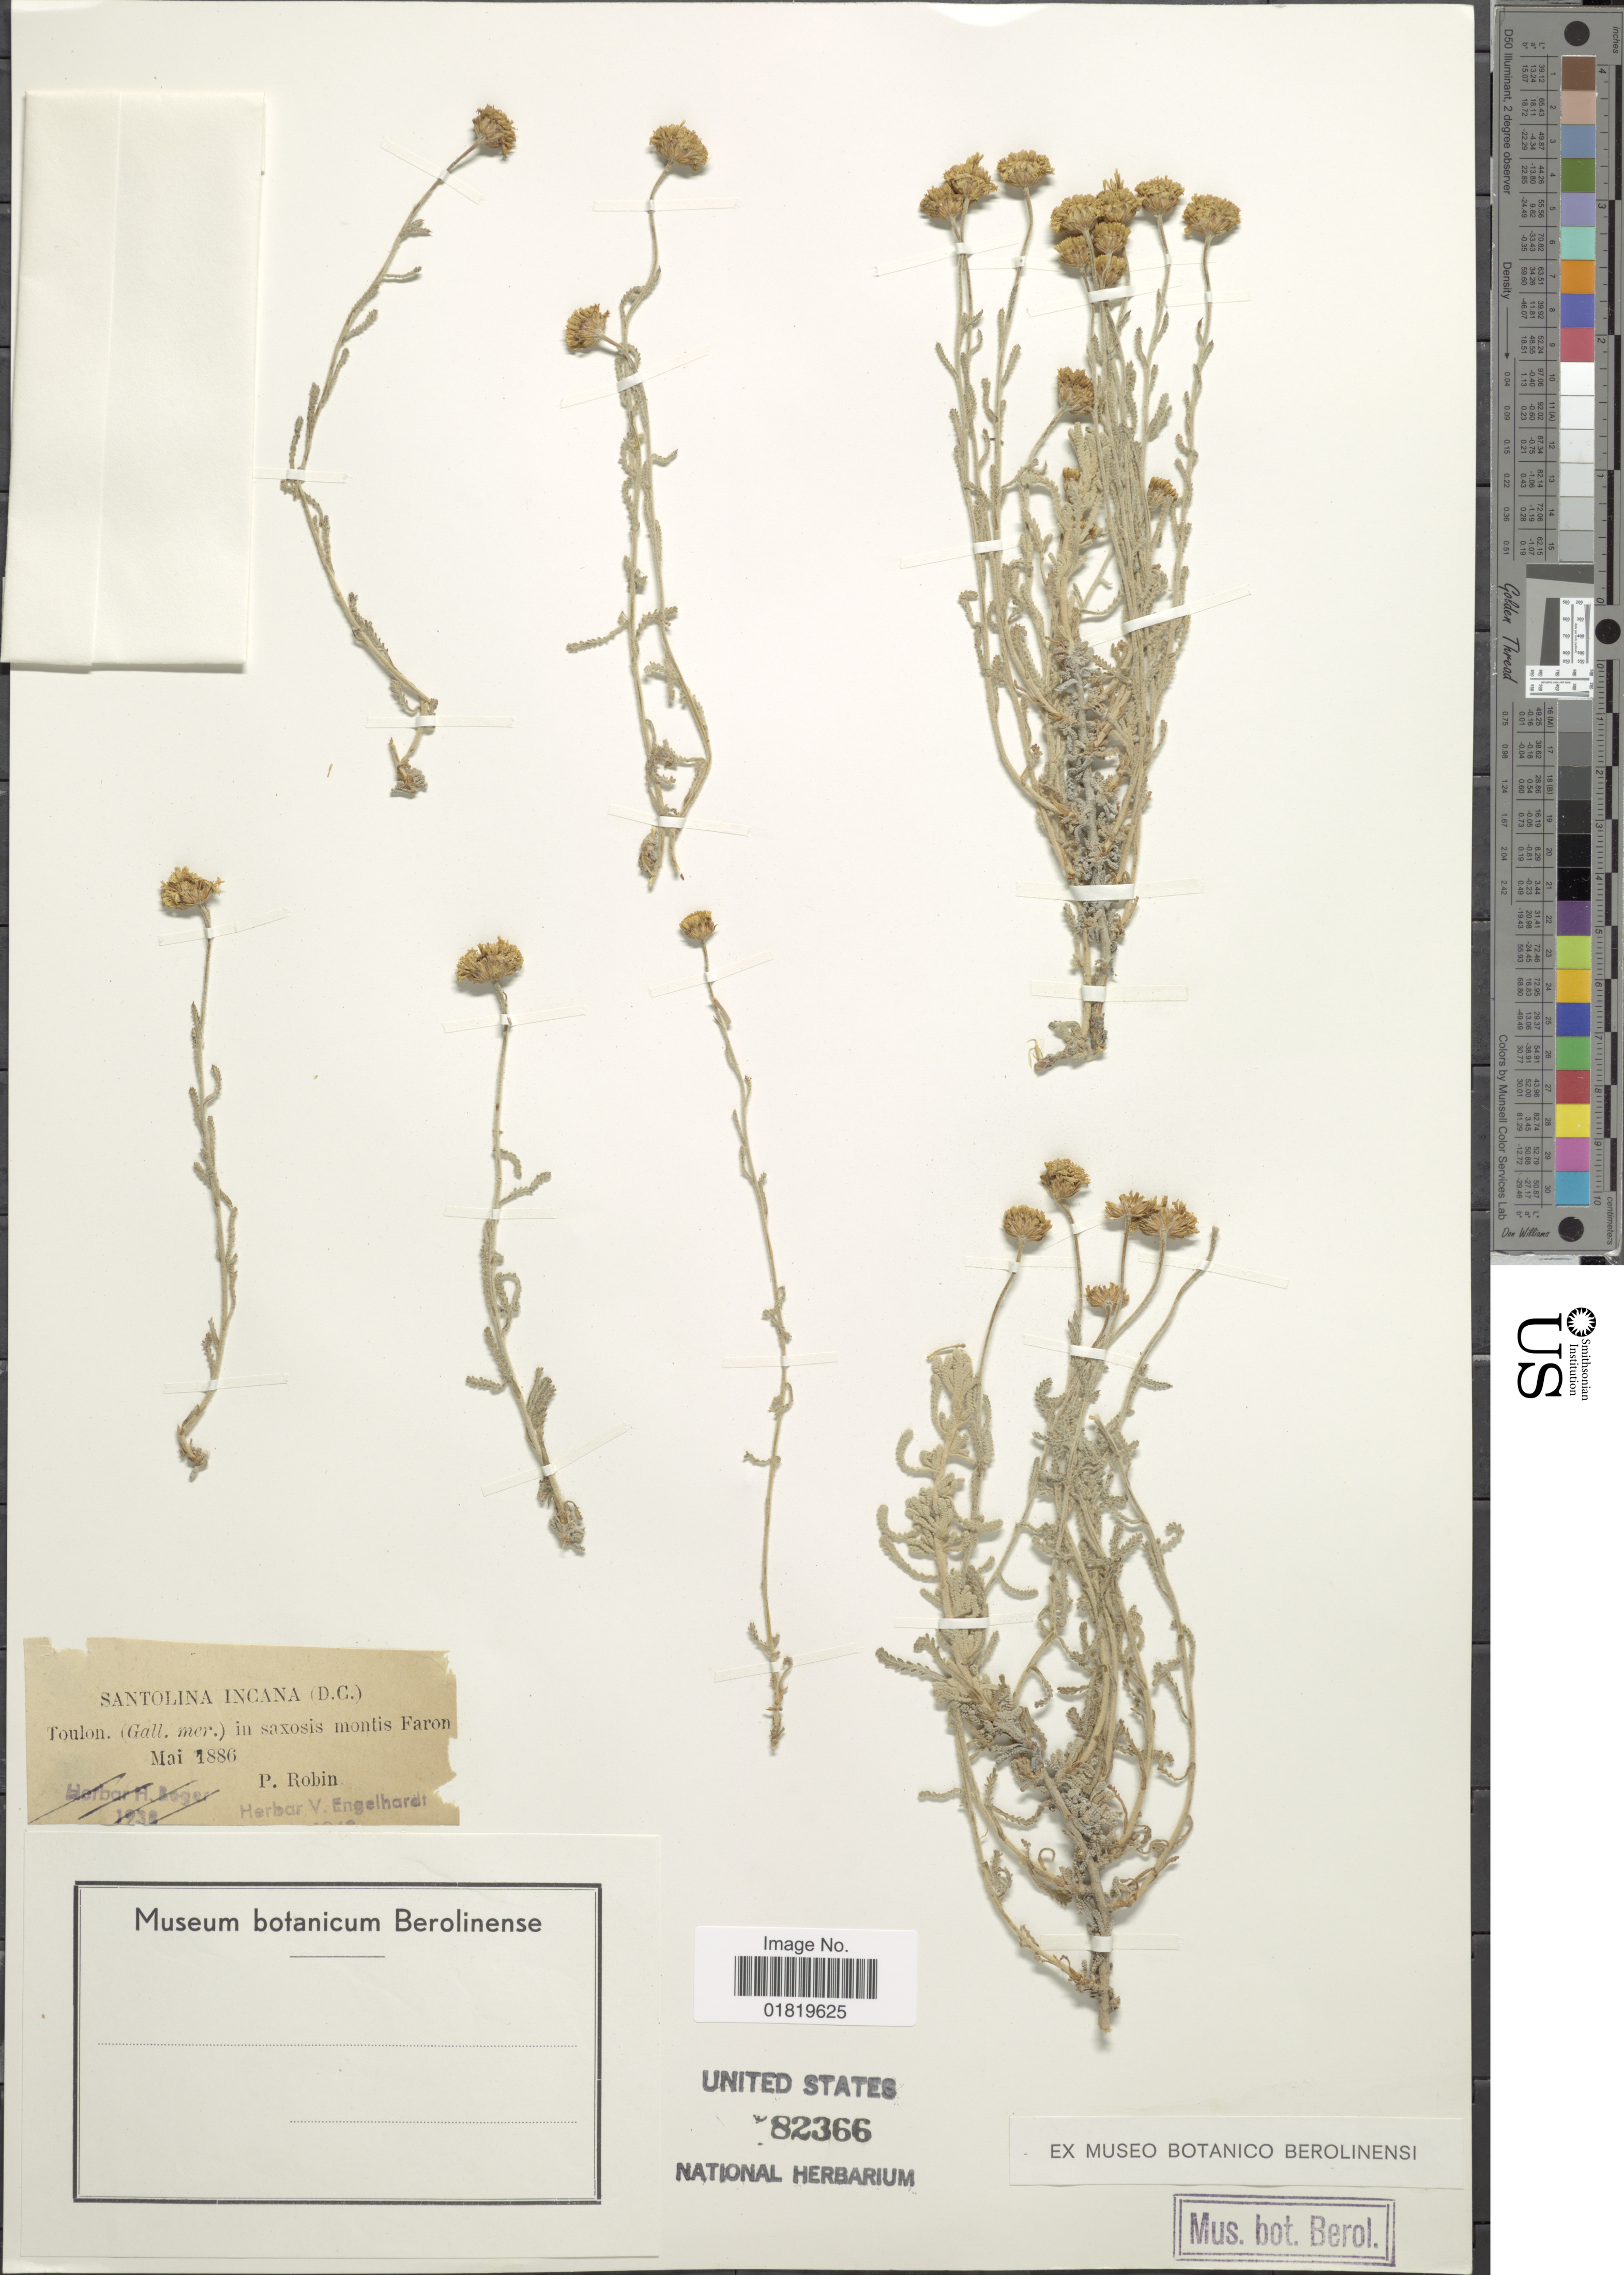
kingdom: Plantae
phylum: Tracheophyta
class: Magnoliopsida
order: Asterales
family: Asteraceae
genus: Santolina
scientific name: Santolina chamaecyparissus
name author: L.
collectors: P. Robin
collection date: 1886-05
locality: Toulon, in saxosis montis Faron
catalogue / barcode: US 82366